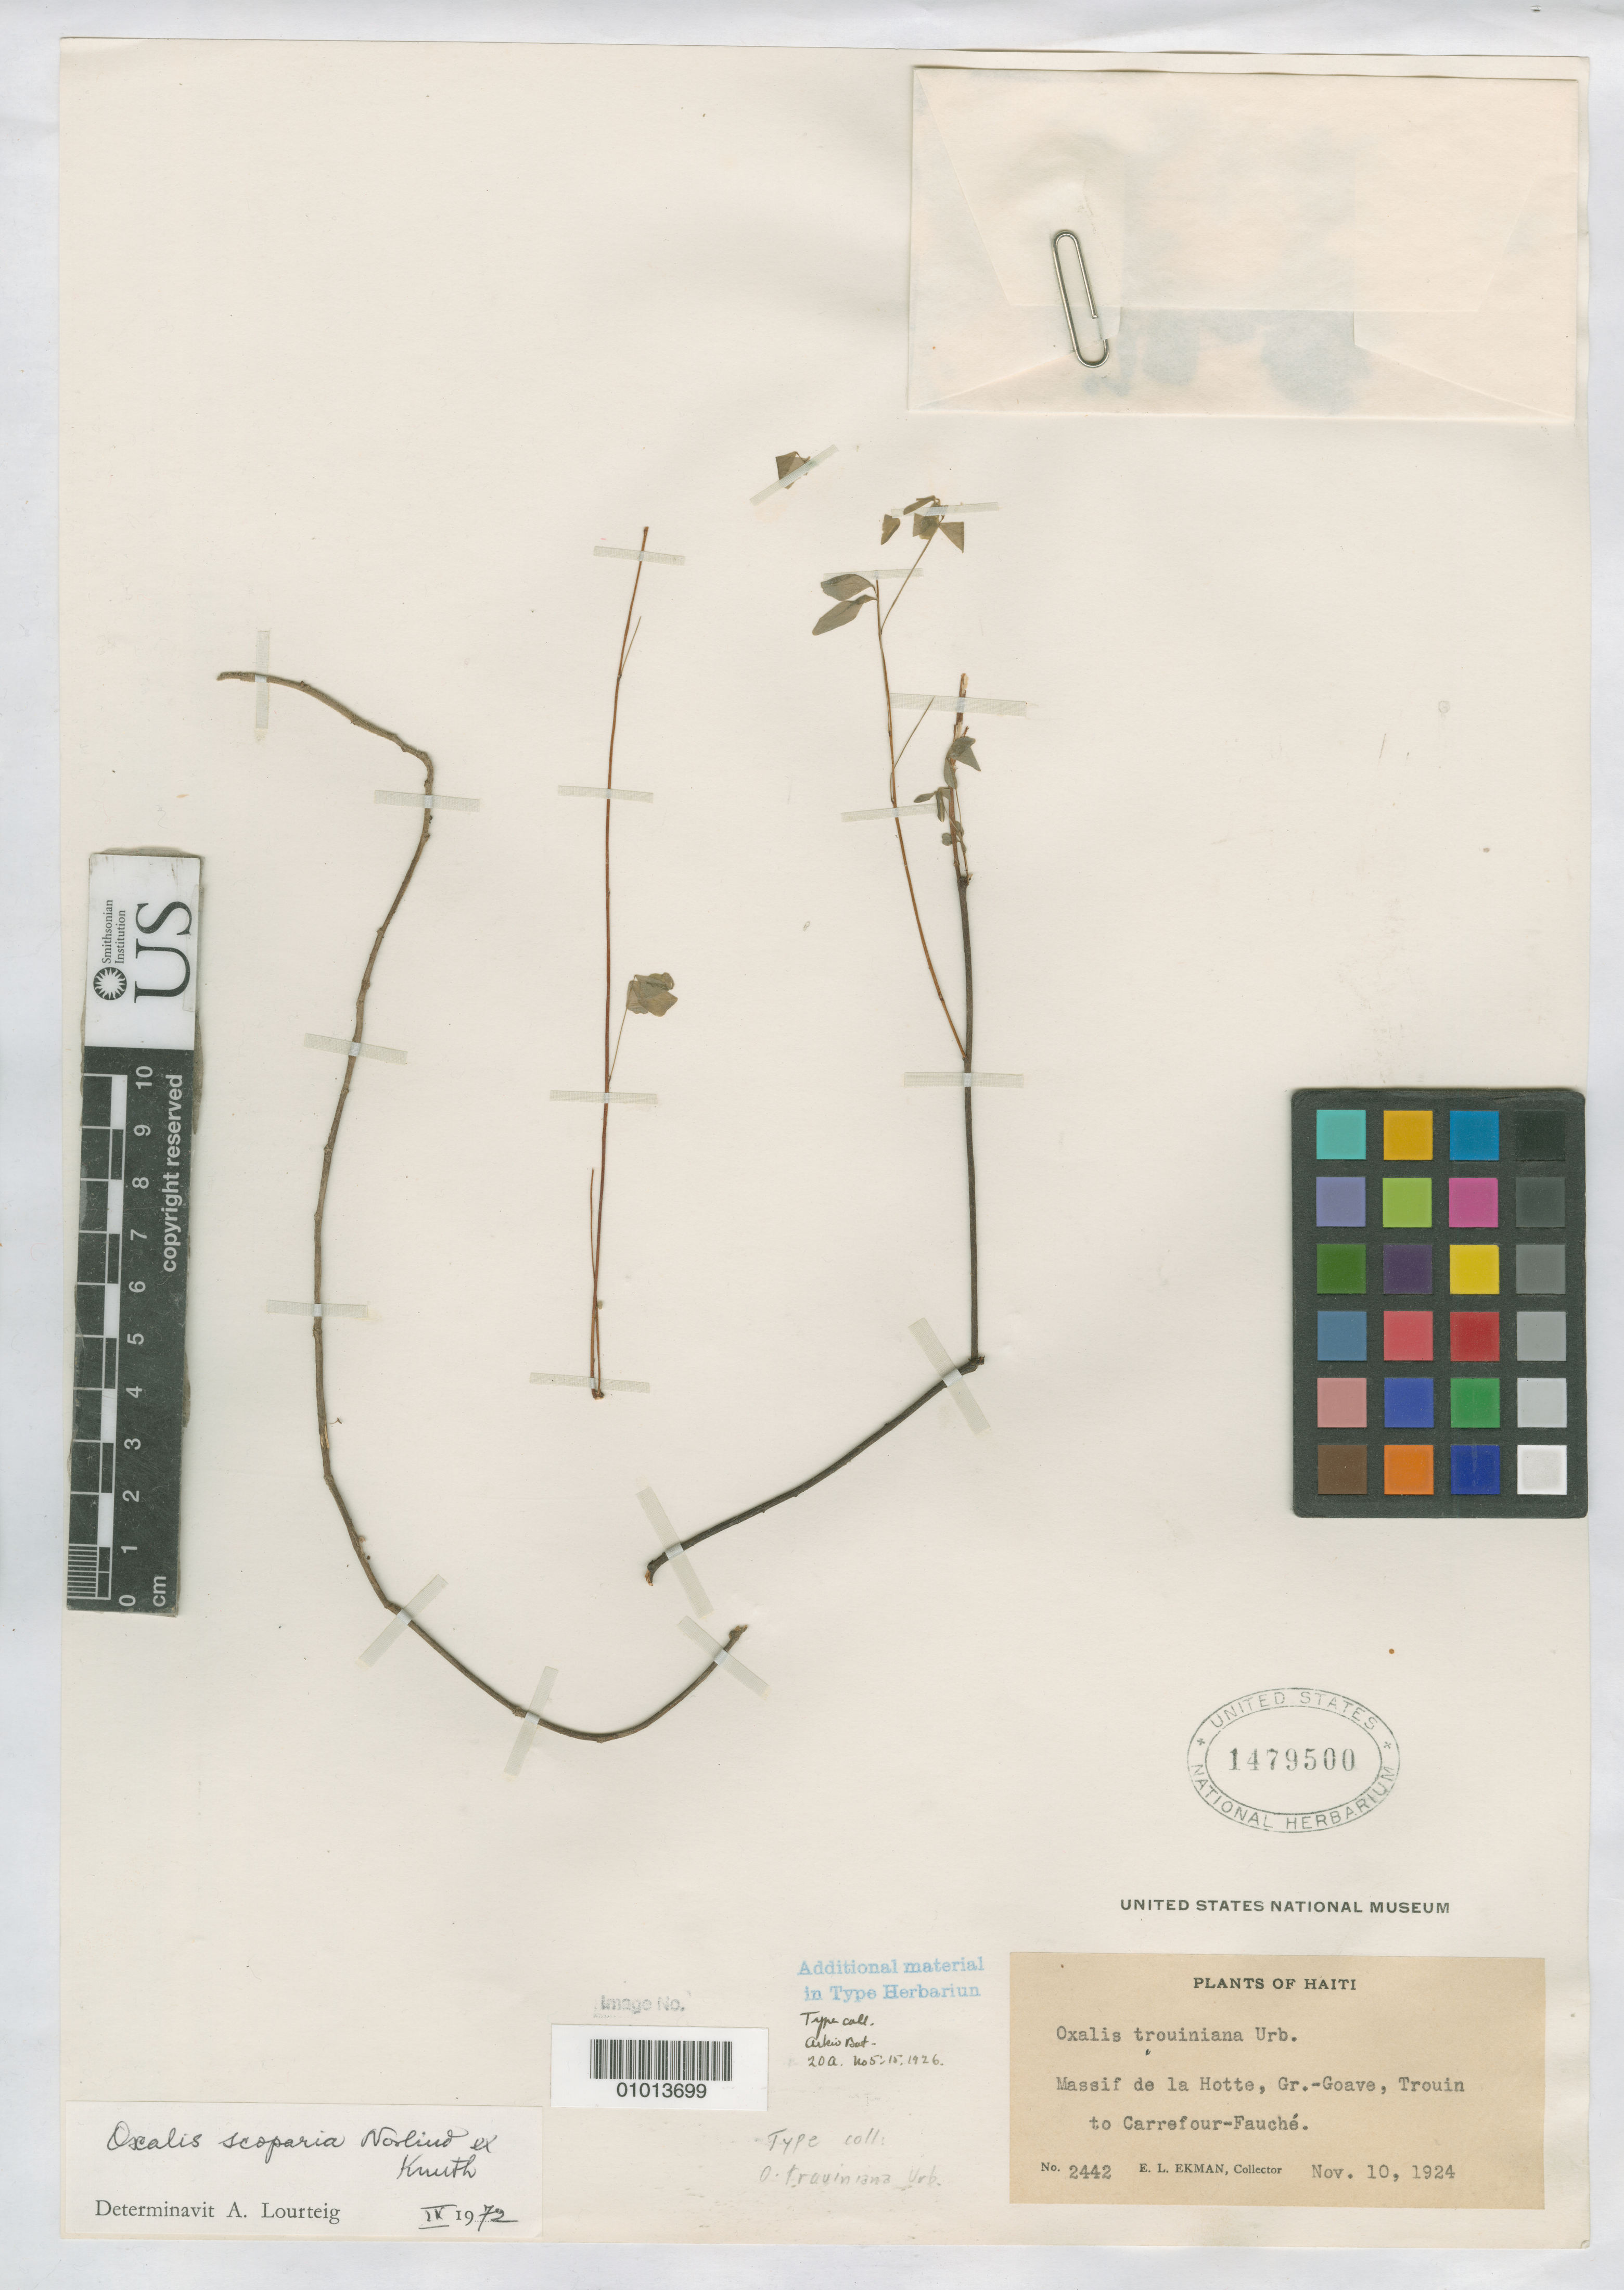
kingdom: Plantae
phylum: Tracheophyta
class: Magnoliopsida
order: Oxalidales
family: Oxalidaceae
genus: Oxalis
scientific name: Oxalis trouiniana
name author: Urb.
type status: Isotype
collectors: E. L. Ekman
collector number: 2442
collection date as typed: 10 Nov 1924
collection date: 1924-11-10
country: Haiti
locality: Massif de La Hotte, Trouin to Carrefour-fauche.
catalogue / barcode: US 1479500